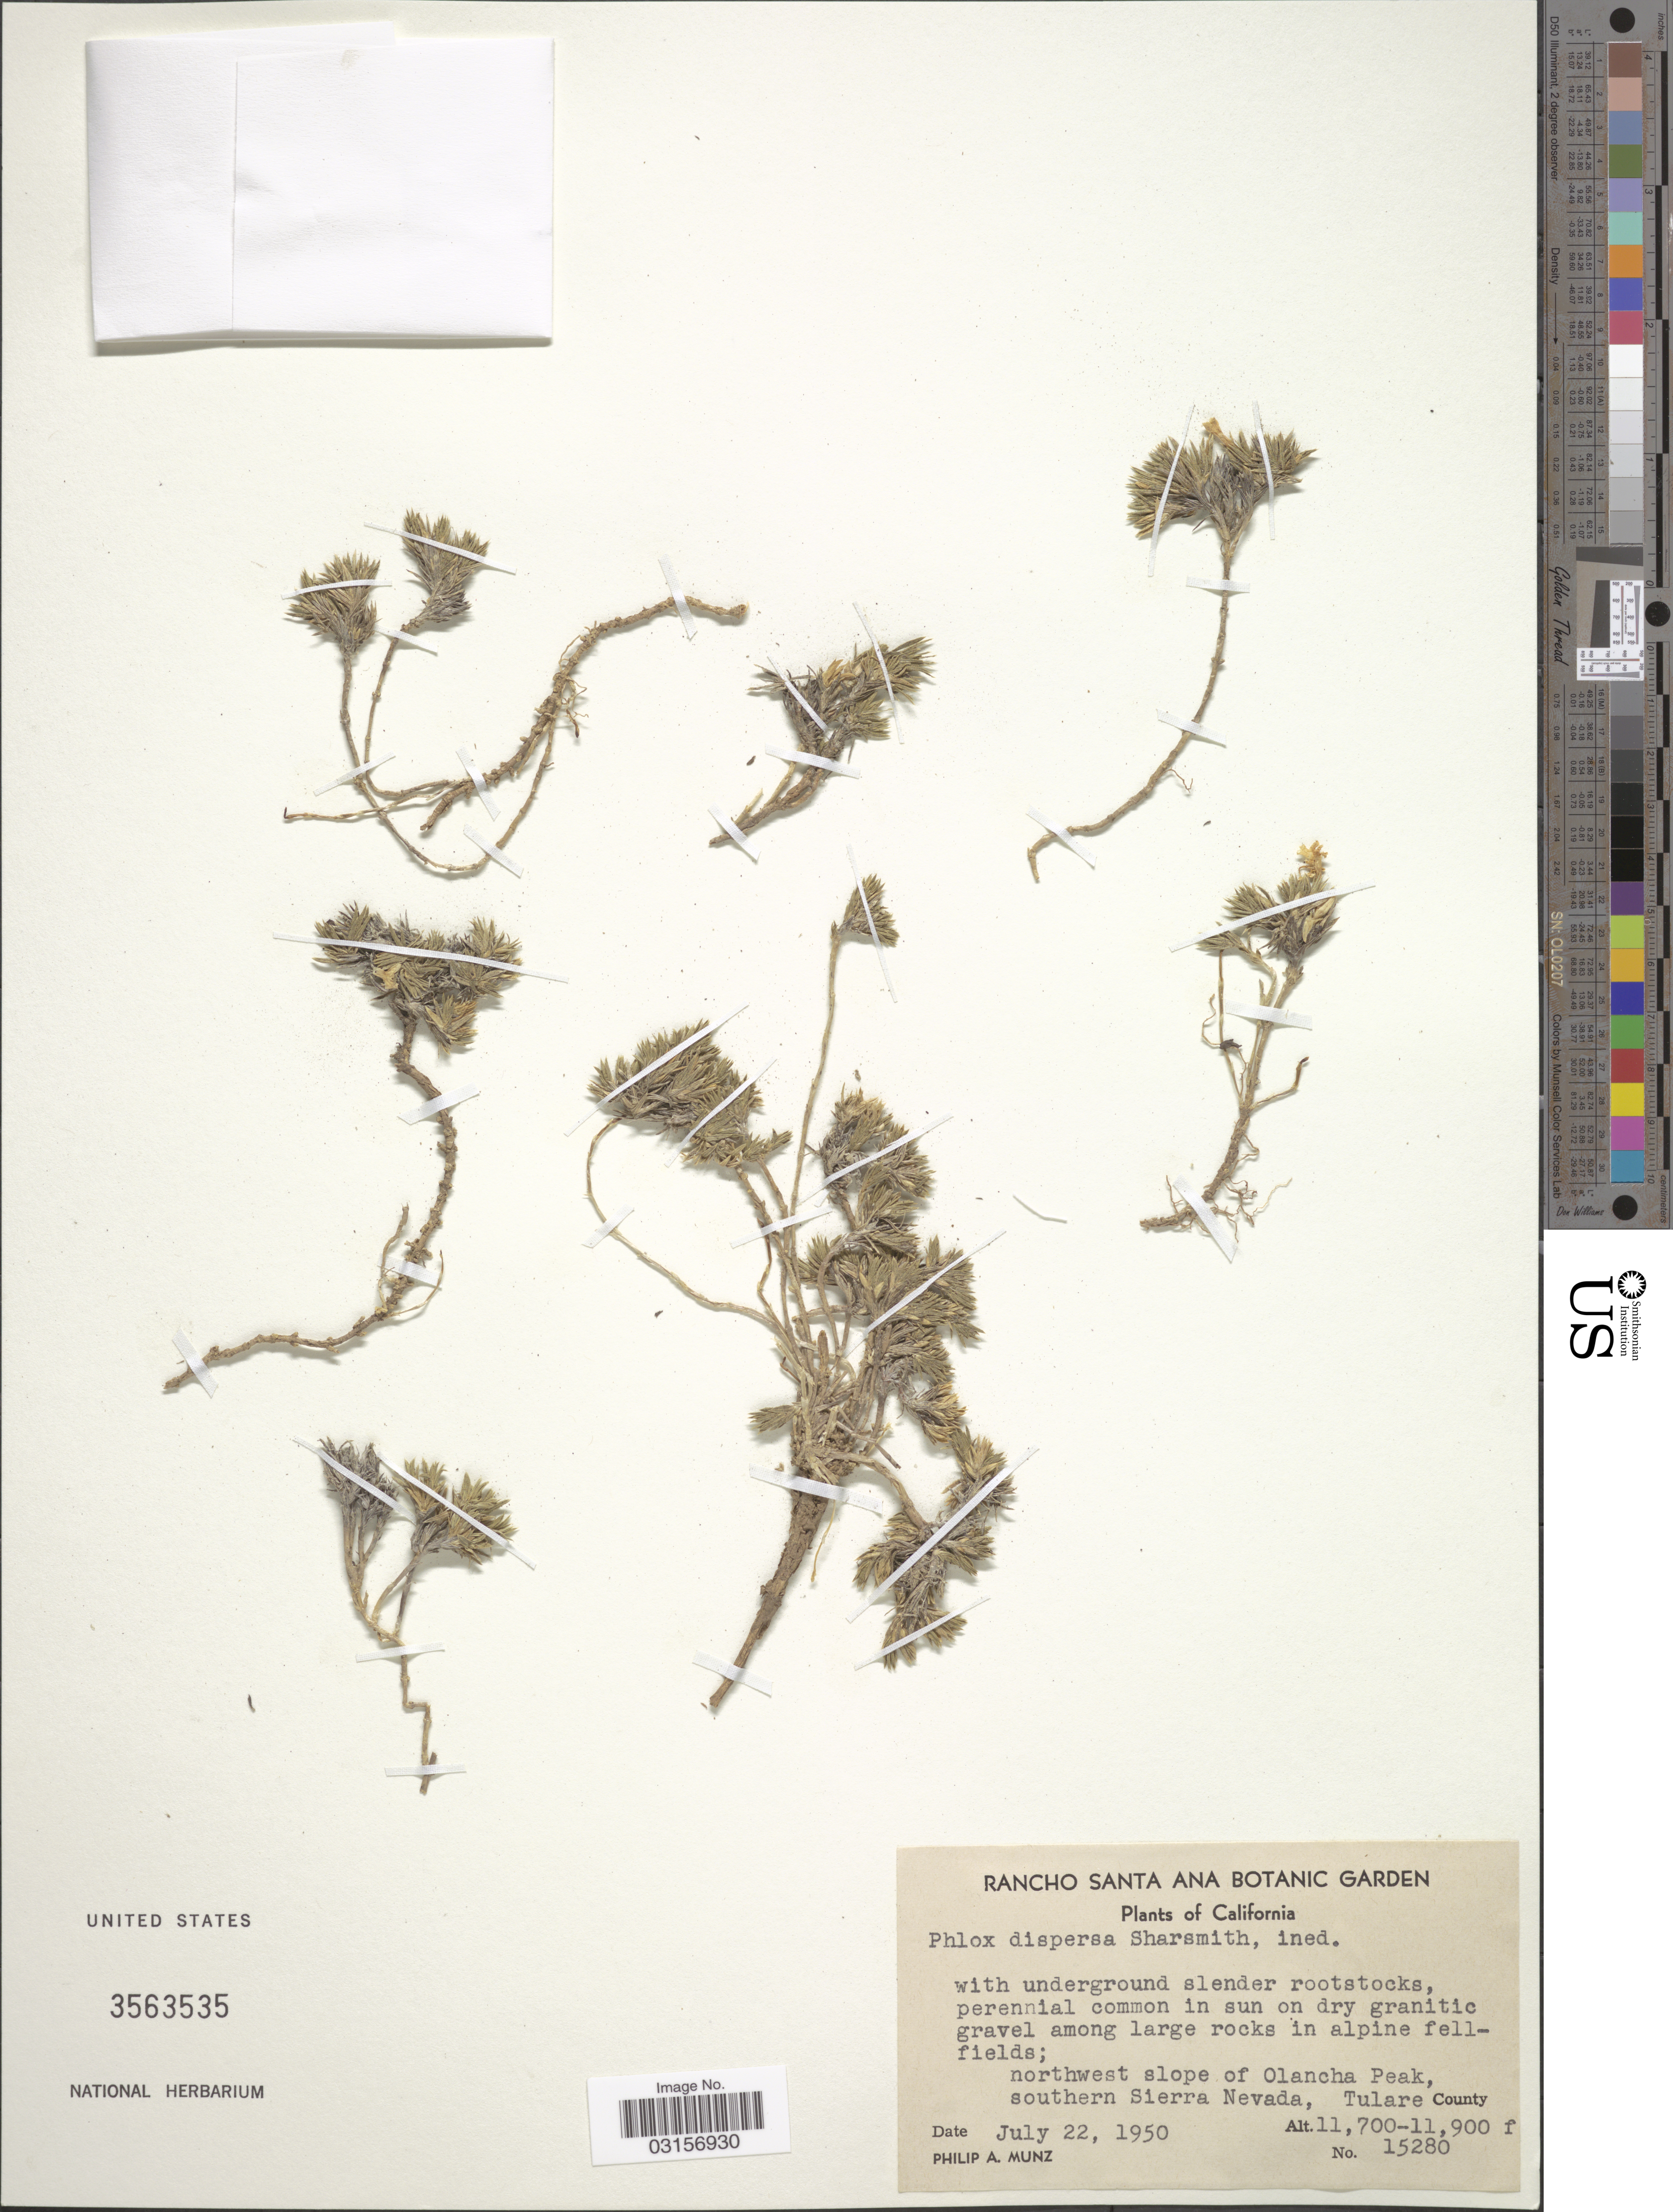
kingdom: Plantae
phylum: Tracheophyta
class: Magnoliopsida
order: Ericales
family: Polemoniaceae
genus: Phlox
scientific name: Phlox dispersa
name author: Sharsm.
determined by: Mayfield, M. H.; Ferguson, C. J.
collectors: P. A. Munz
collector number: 15280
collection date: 1950-07-22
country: United States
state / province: California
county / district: Tulare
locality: Northwest slope of Olancha Peak, southern Sierra Nevada, Tulare County.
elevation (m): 3566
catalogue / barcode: US 3563535